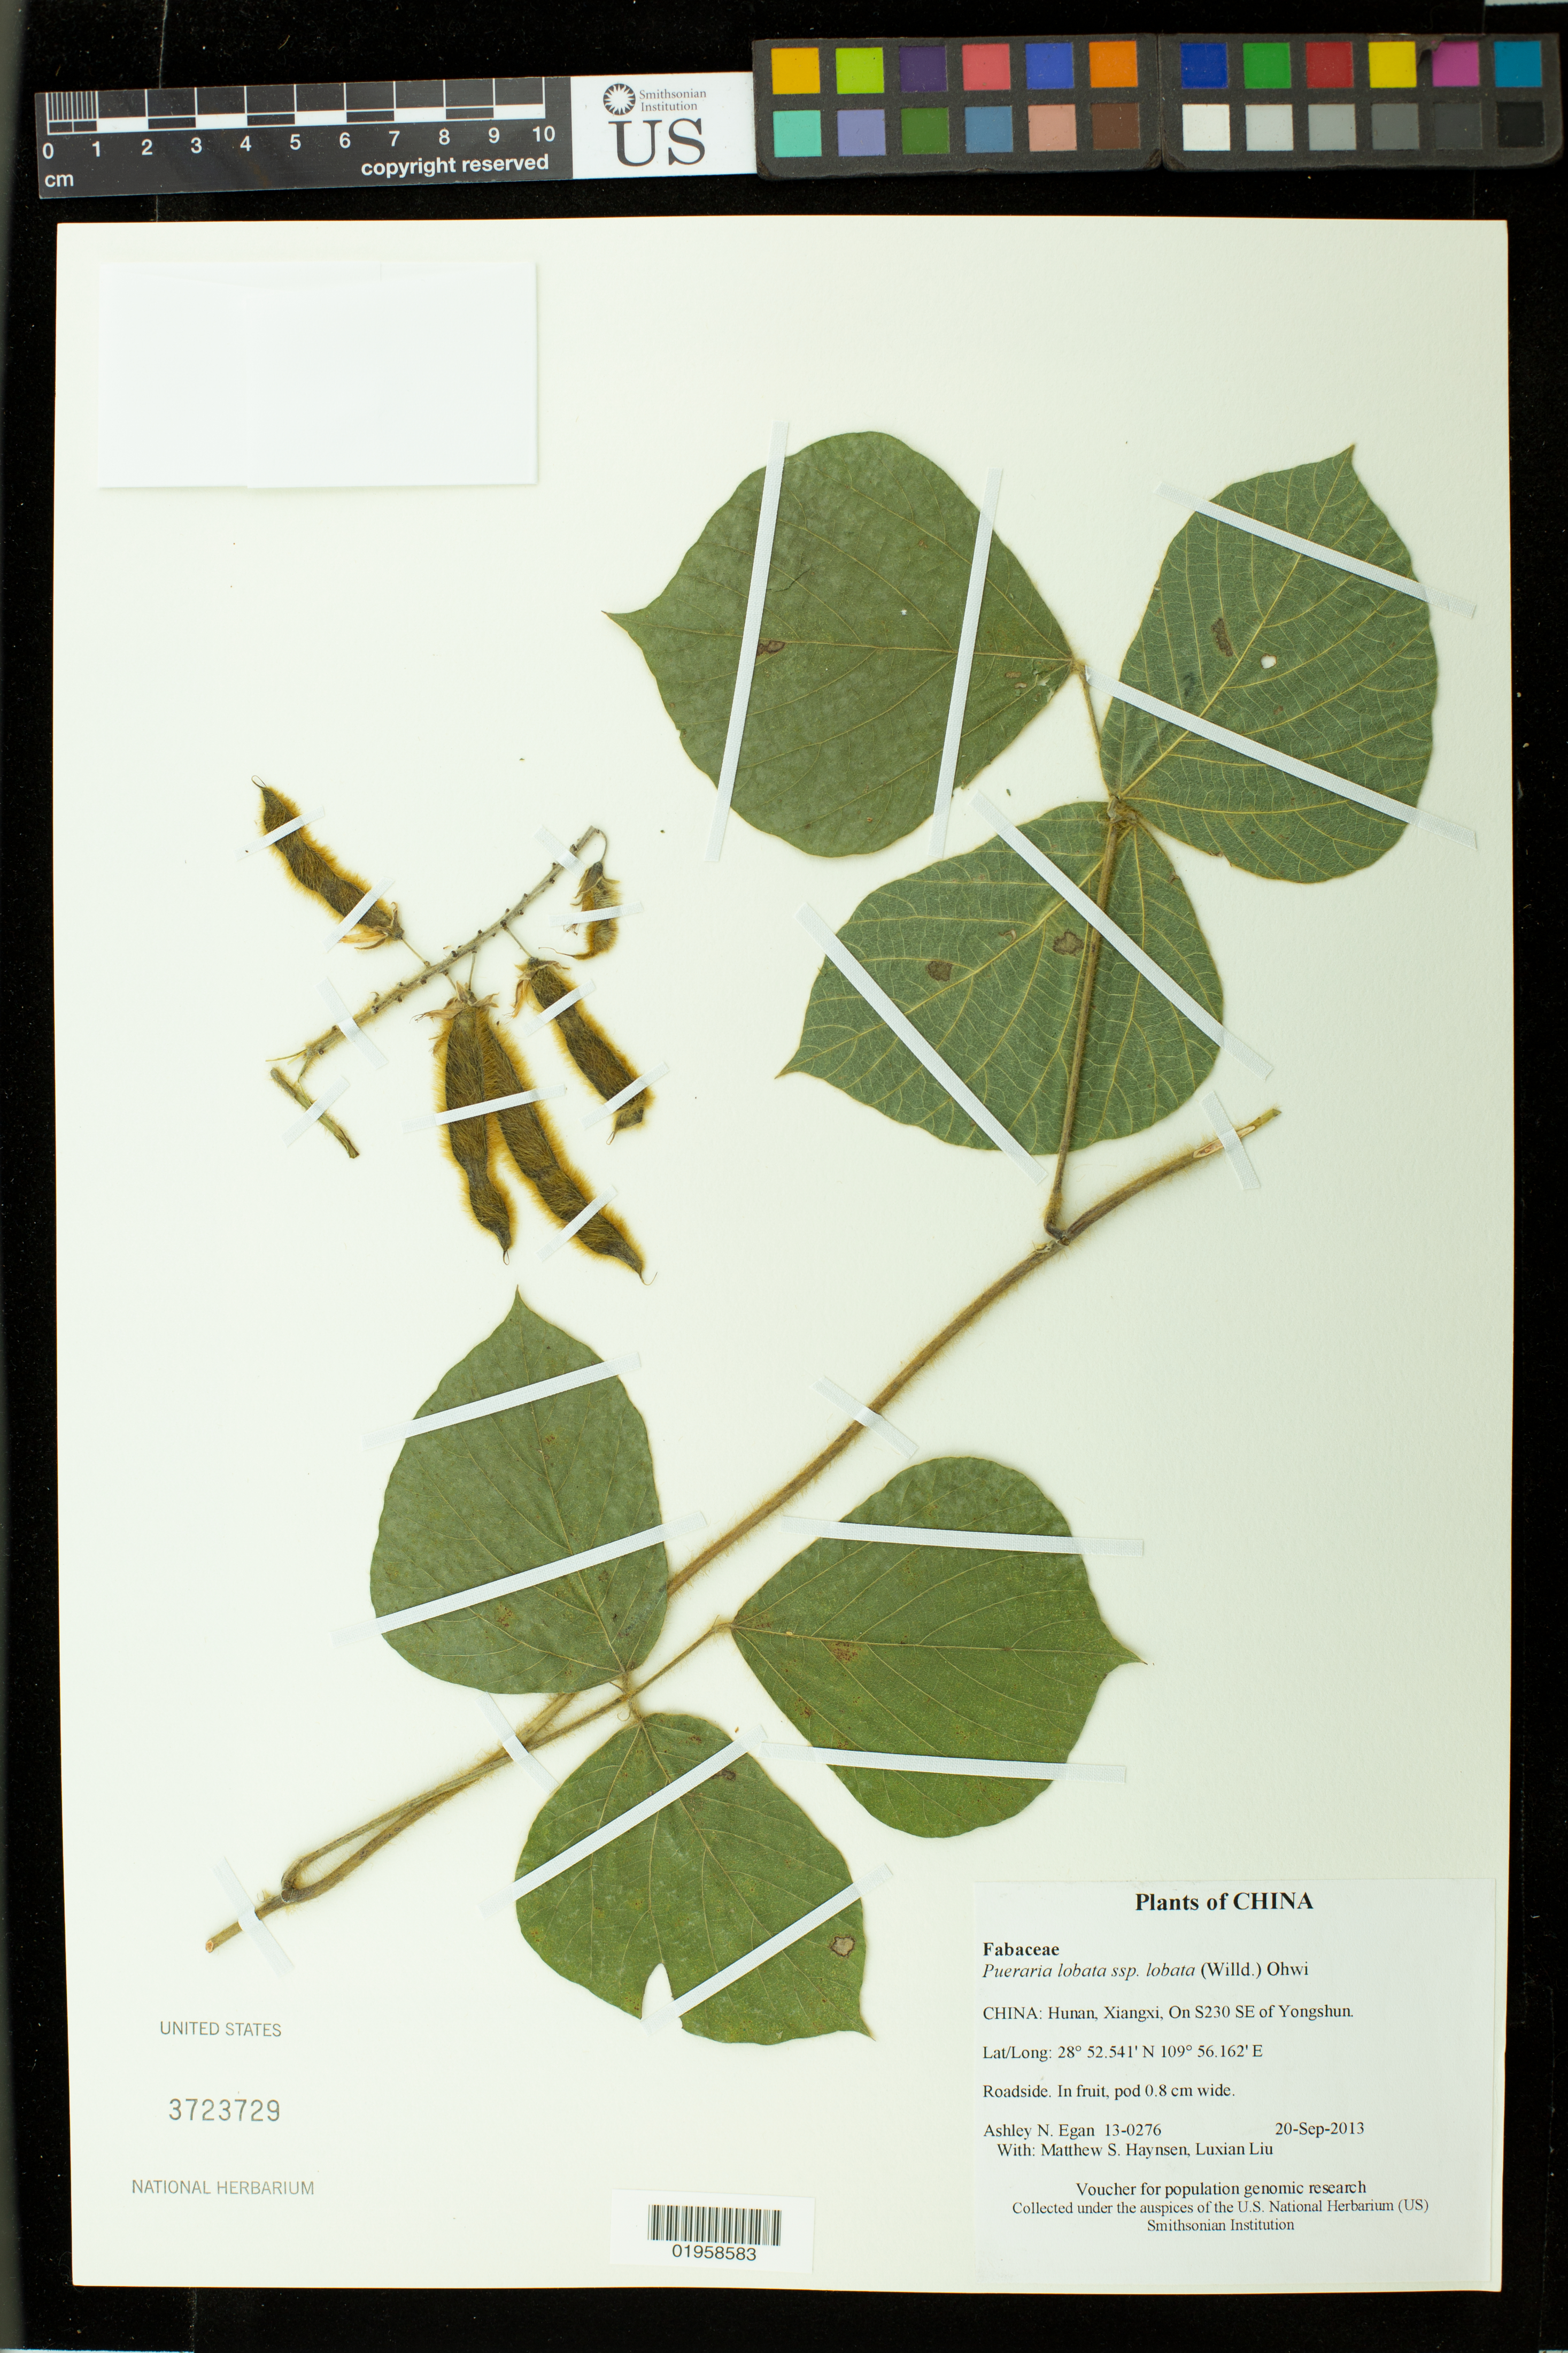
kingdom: Plantae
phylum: Tracheophyta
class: Magnoliopsida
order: Fabales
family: Fabaceae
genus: Pueraria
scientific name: Pueraria lobata subsp. lobata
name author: (Willd.) Ohwi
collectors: A. N. Egan, M. Hansen & L. Liu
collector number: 13-0276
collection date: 2013-09-20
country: China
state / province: Hunan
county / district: Xiangxi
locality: On S230 SE of Yongshun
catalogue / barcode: US 3723729